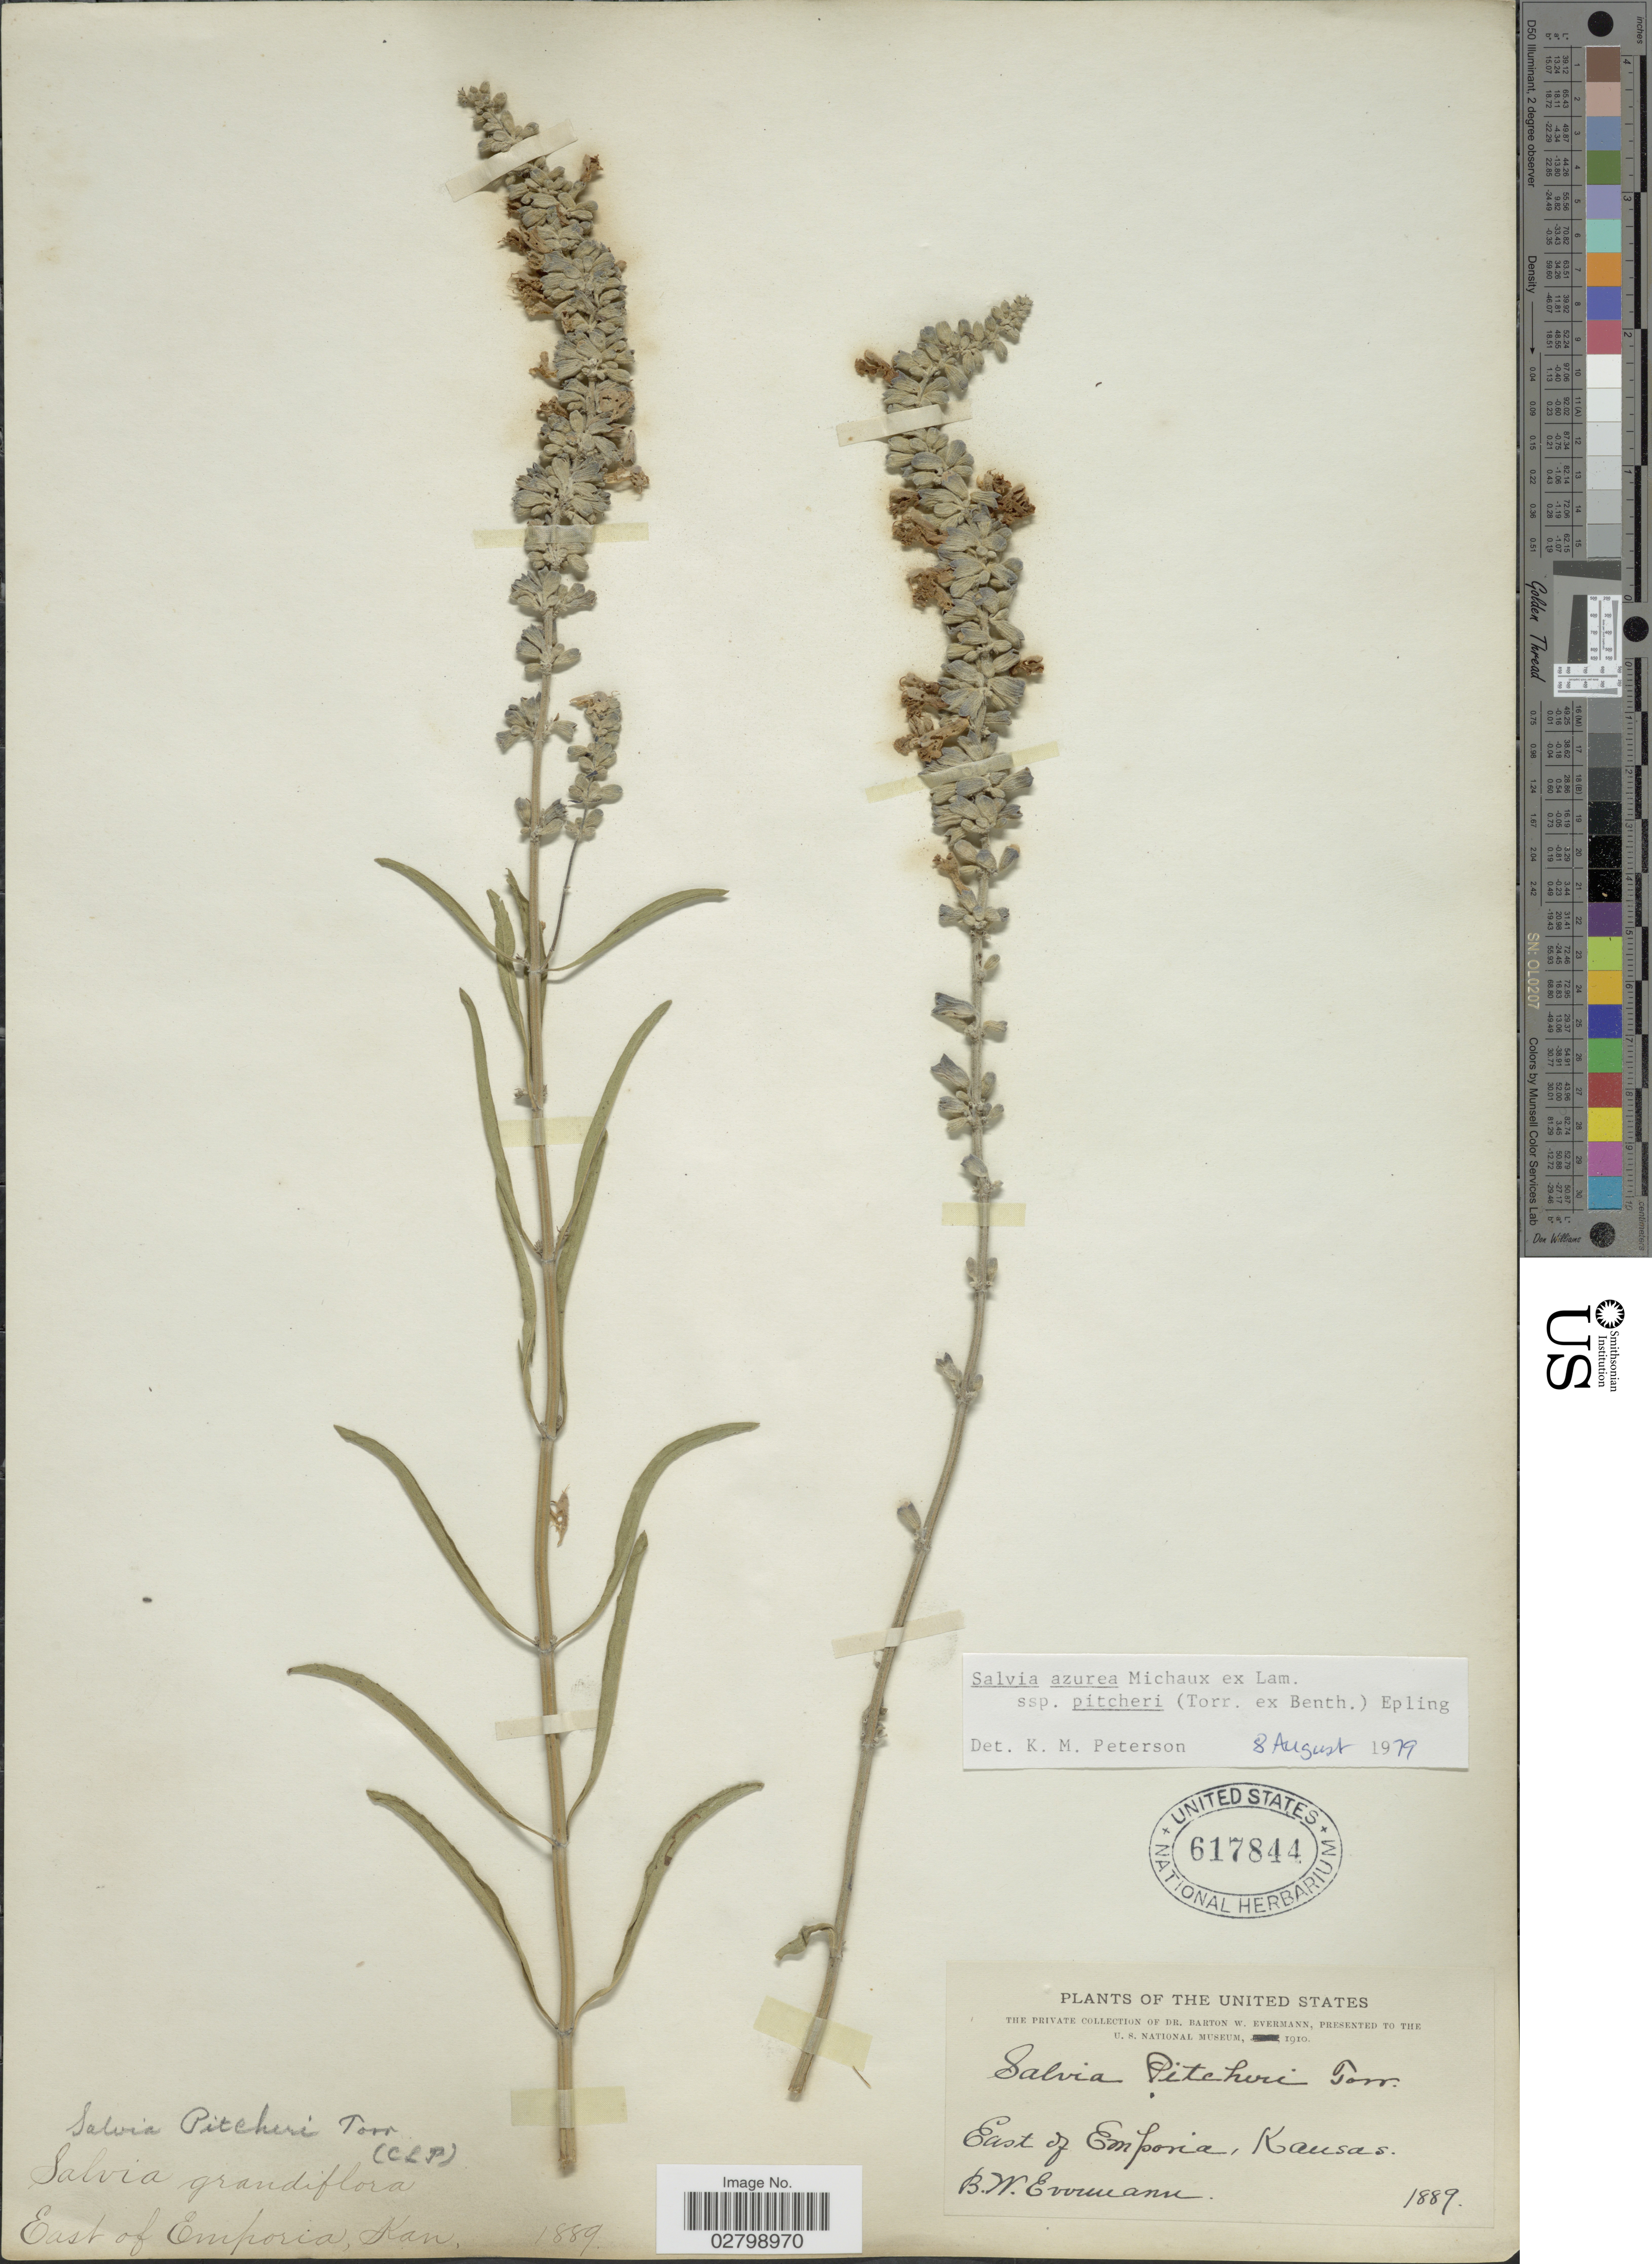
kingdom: Plantae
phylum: Tracheophyta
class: Magnoliopsida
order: Lamiales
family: Lamiaceae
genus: Salvia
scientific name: Salvia azurea subsp. pitcheri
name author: Michx. ex Lam.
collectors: B. W. Evermann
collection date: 1889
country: United States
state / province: Kansas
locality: East of Emporia.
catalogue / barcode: US 617844